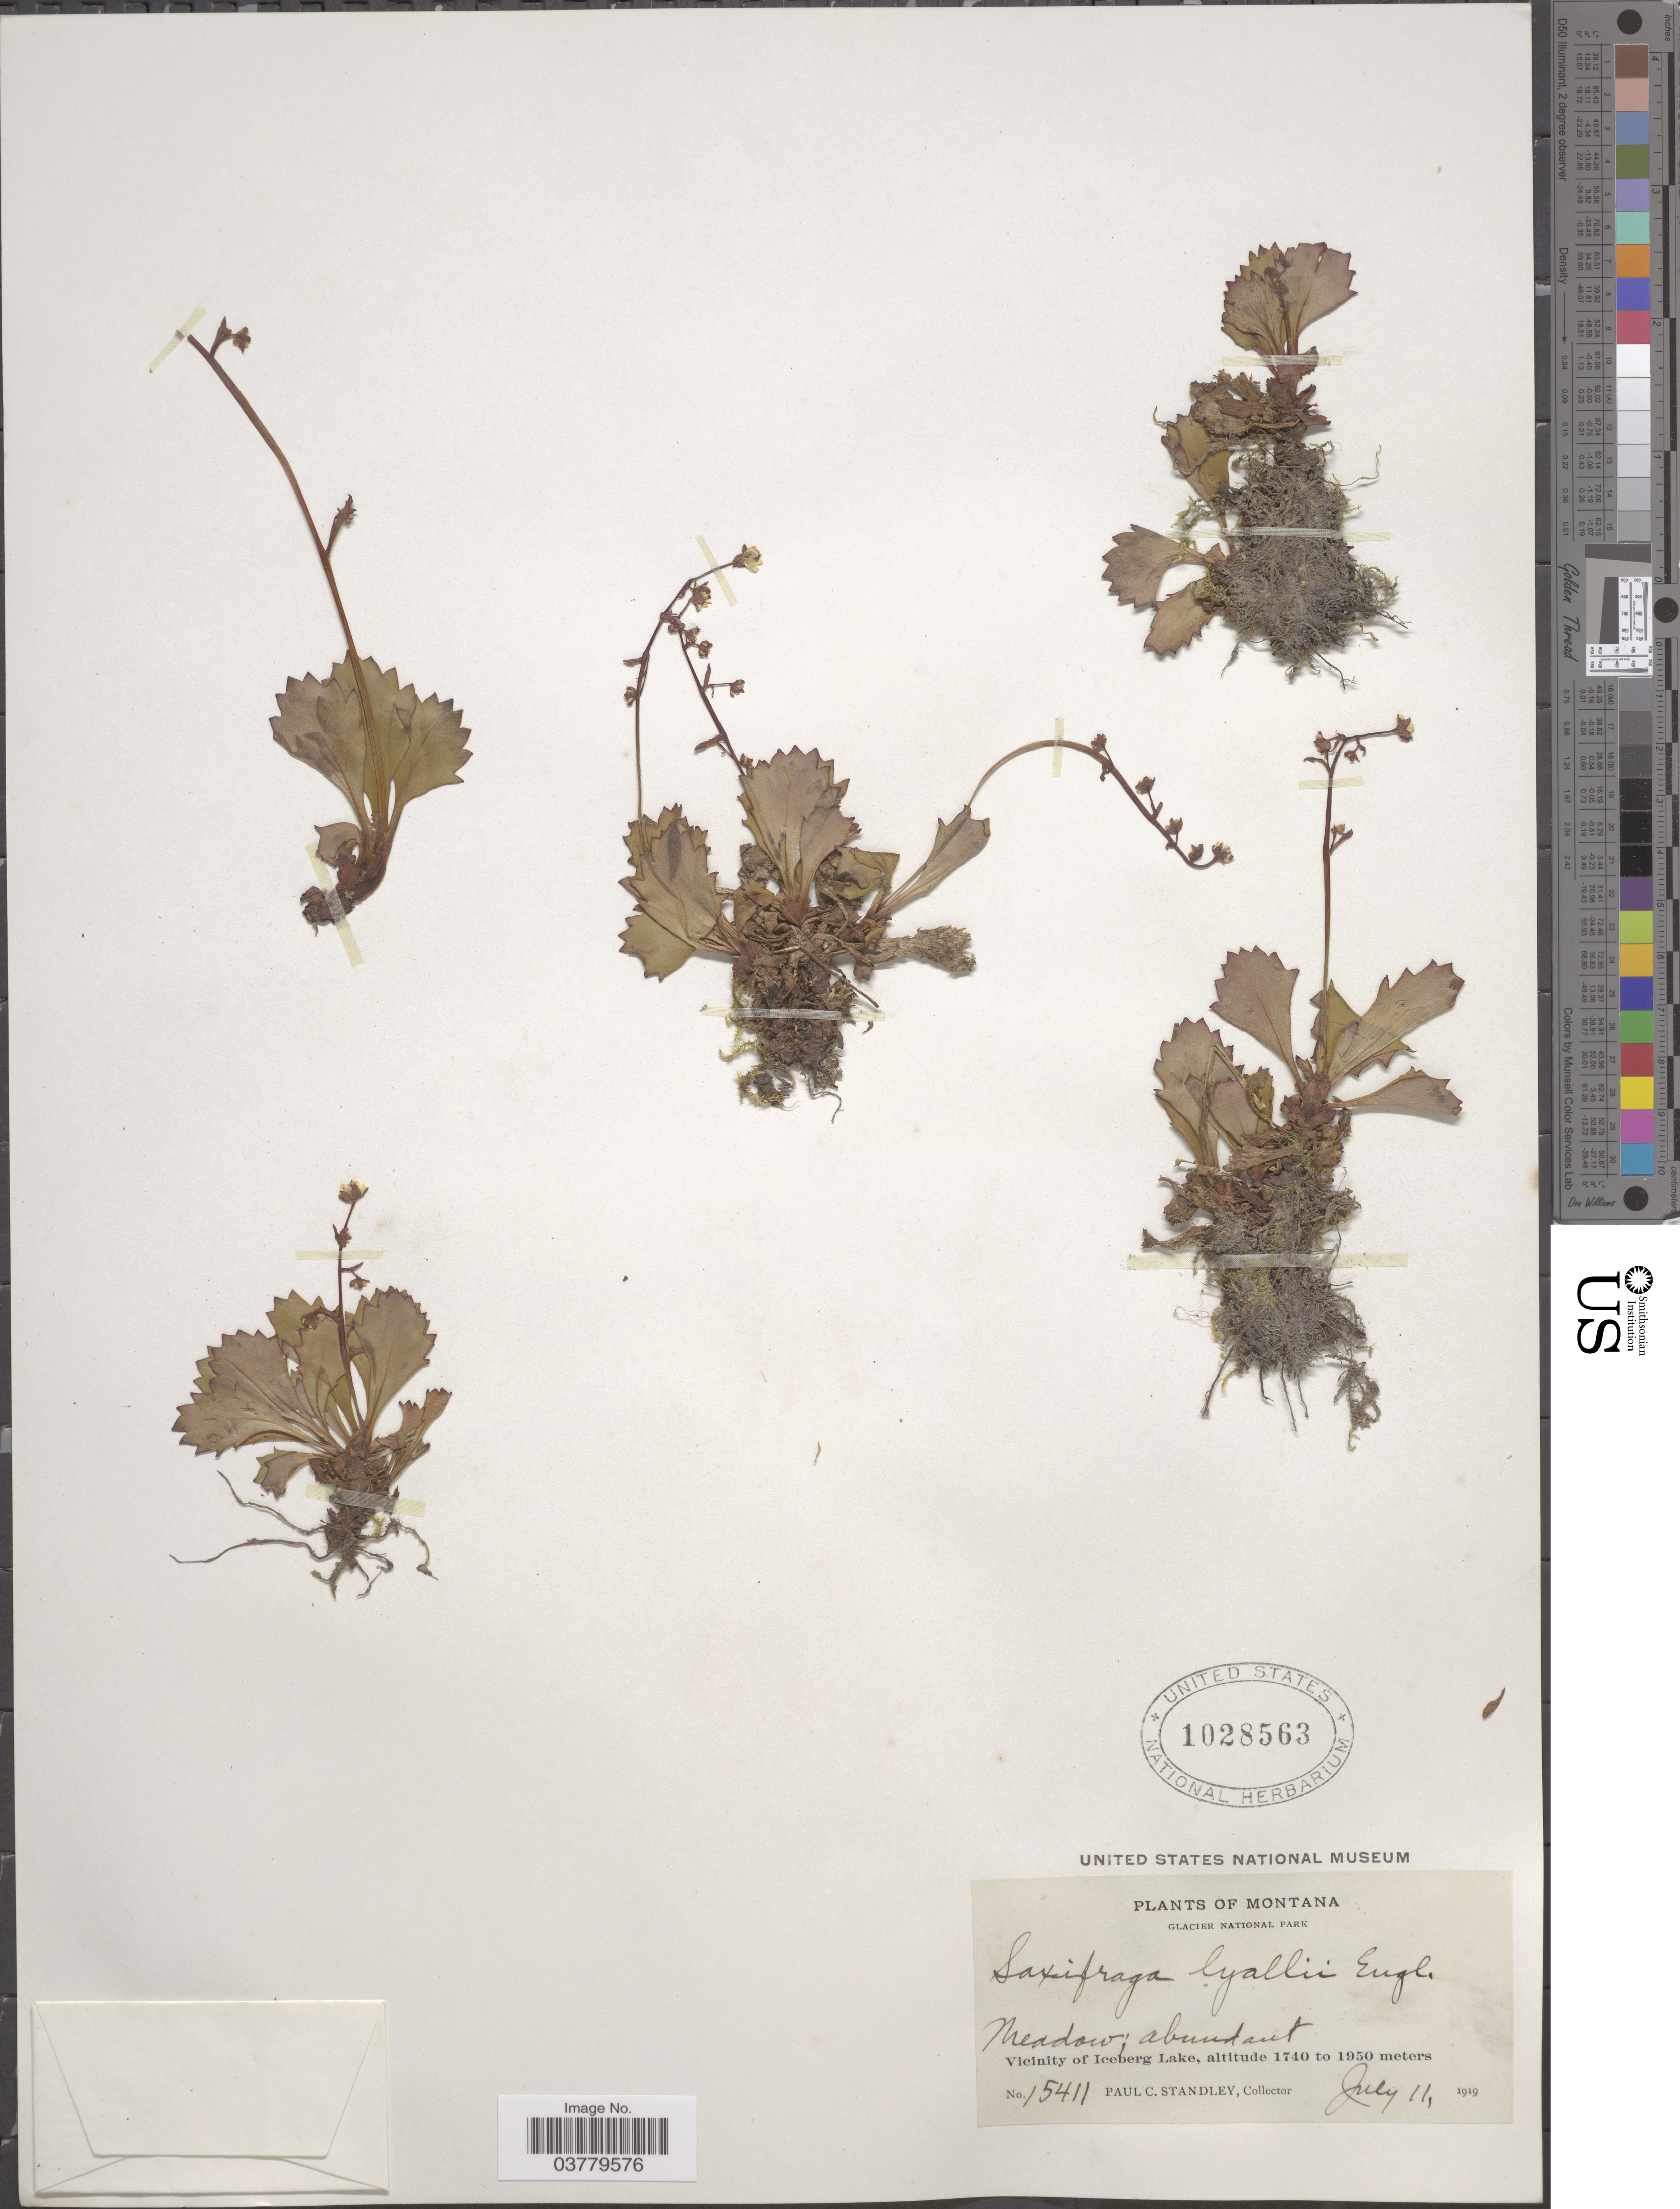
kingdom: Plantae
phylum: Tracheophyta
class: Magnoliopsida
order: Saxifragales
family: Saxifragaceae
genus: Micranthes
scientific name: Micranthes lyalii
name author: (Engl.) Small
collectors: P. C. Standley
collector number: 15411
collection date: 1919-07-11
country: United States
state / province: Montana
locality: Glacier National Park. Vicinity of Iceberg Lake.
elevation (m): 1740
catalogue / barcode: US 1028563